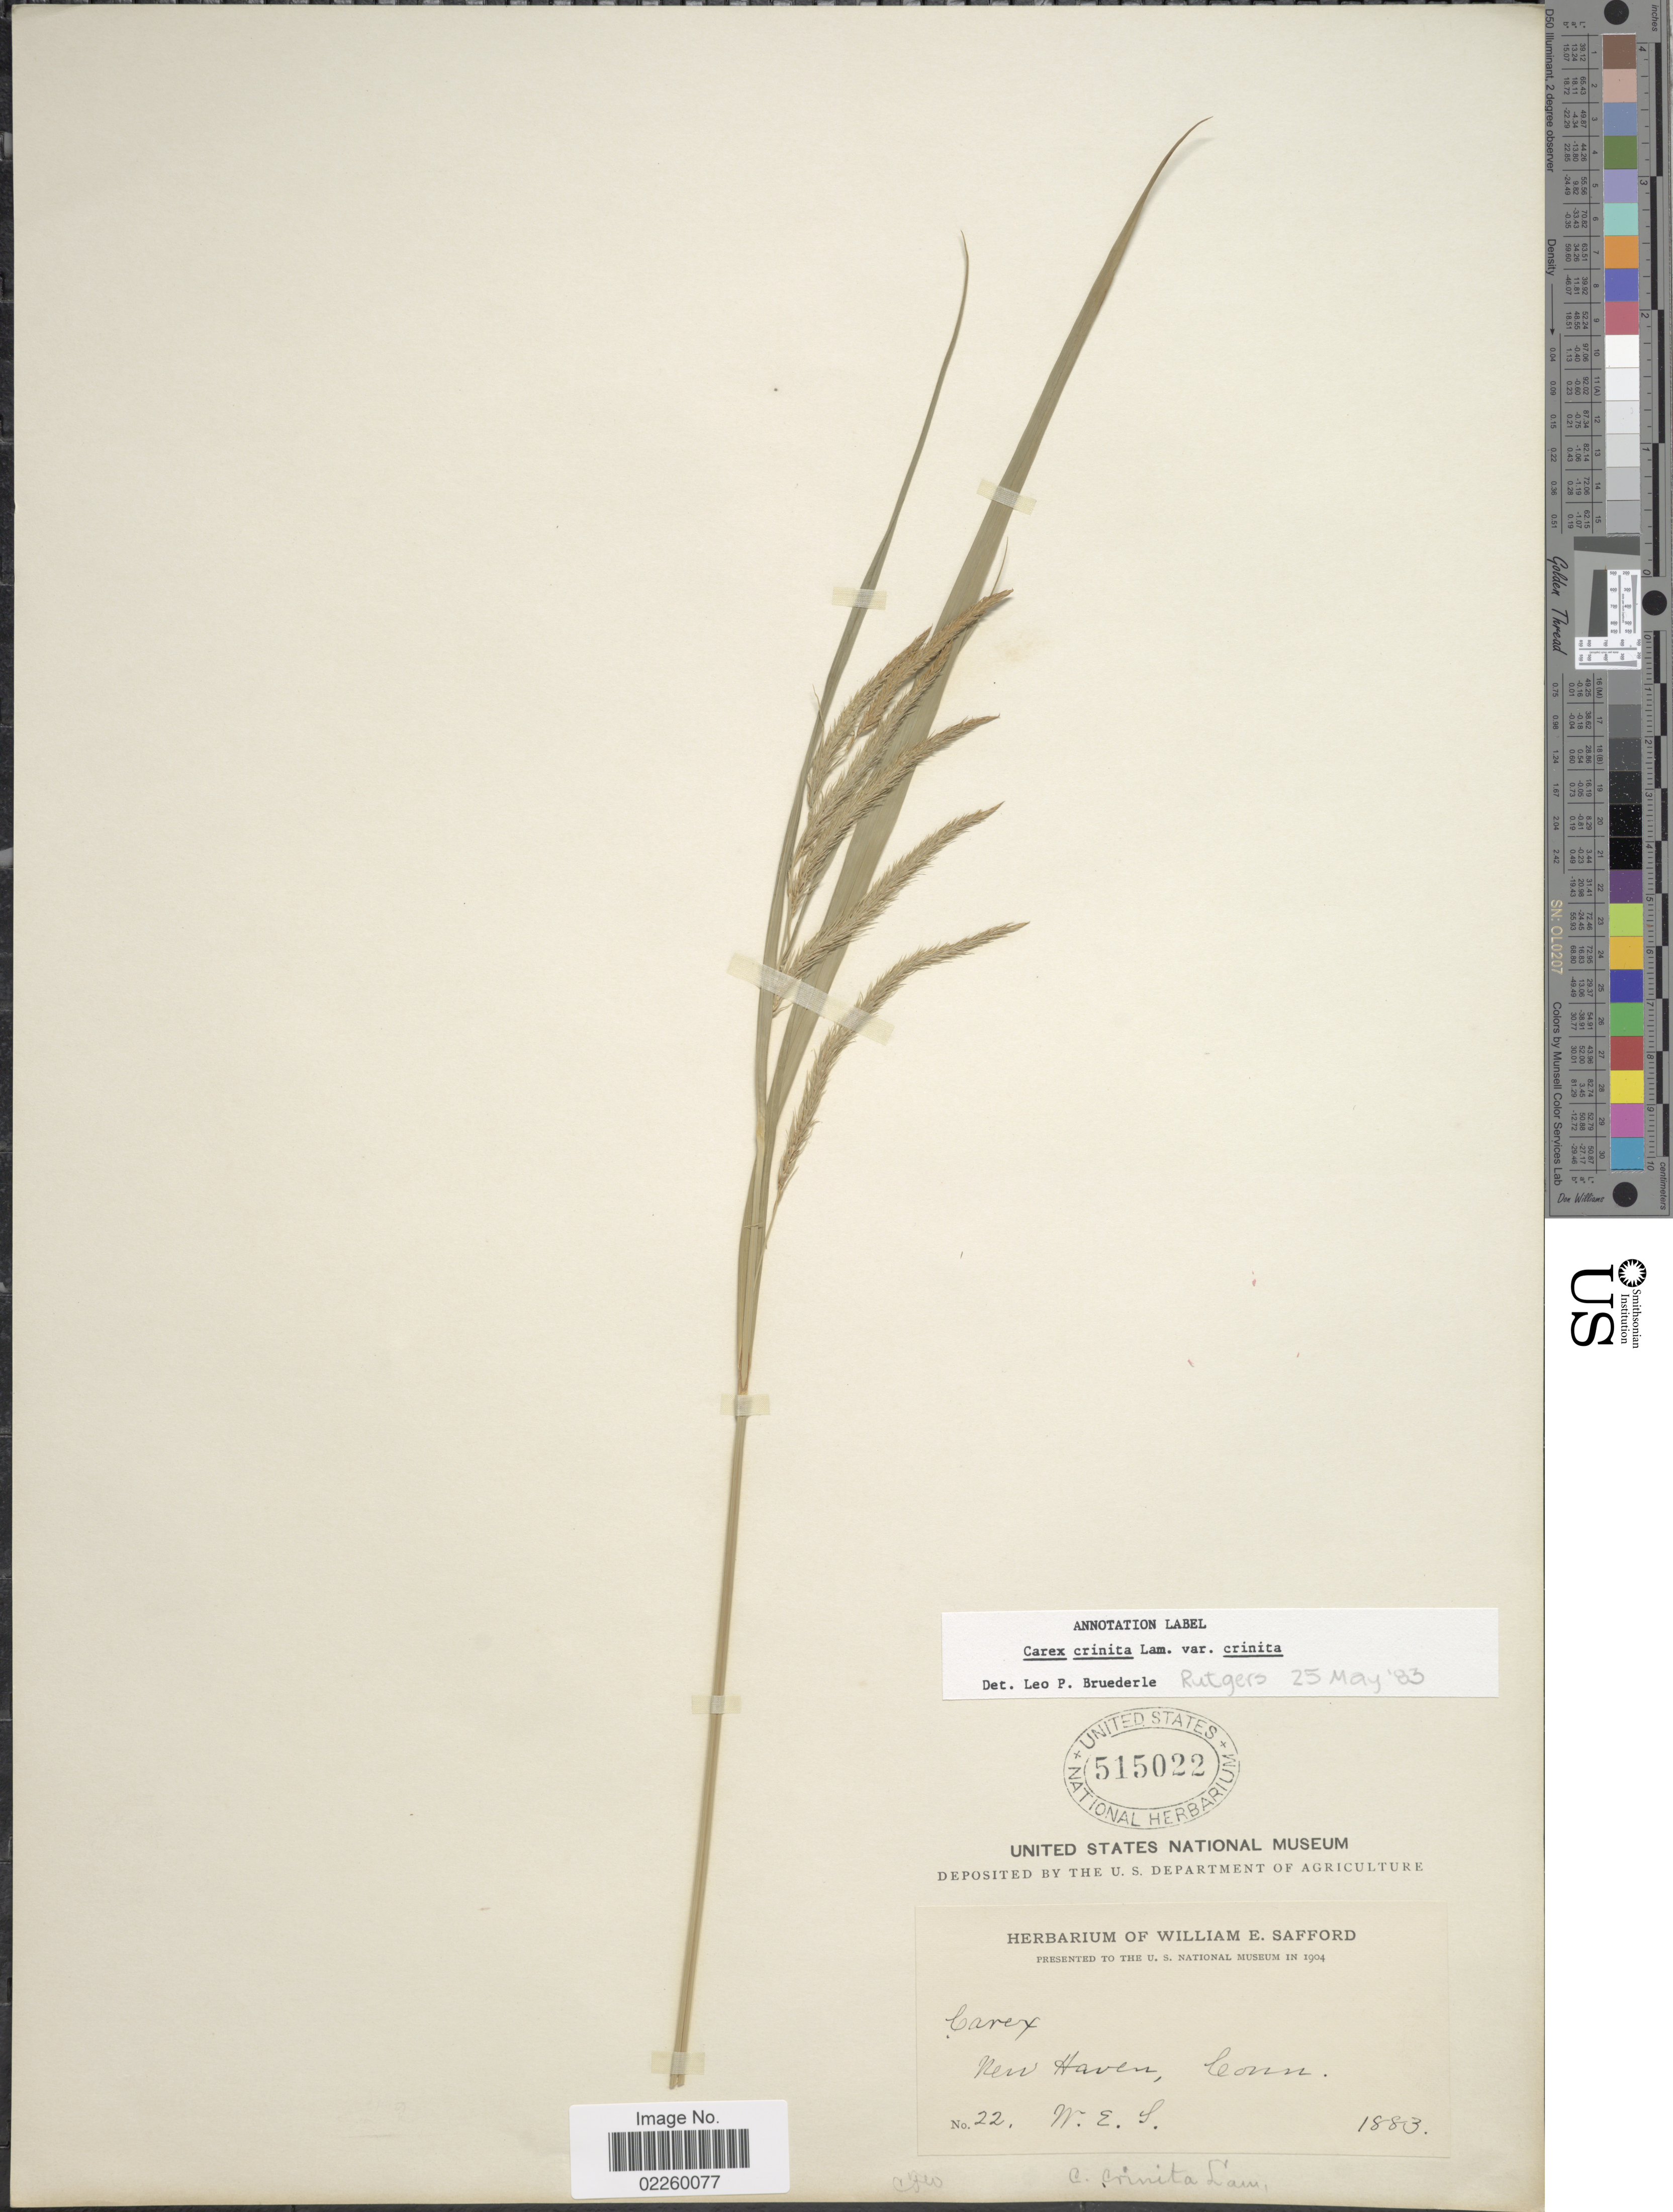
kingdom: Plantae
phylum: Tracheophyta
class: Liliopsida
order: Poales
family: Cyperaceae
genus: Carex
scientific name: Carex crinita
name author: Lam.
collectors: W. E. Safford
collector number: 22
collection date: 1883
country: United States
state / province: Connecticut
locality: New Haven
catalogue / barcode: US 515022